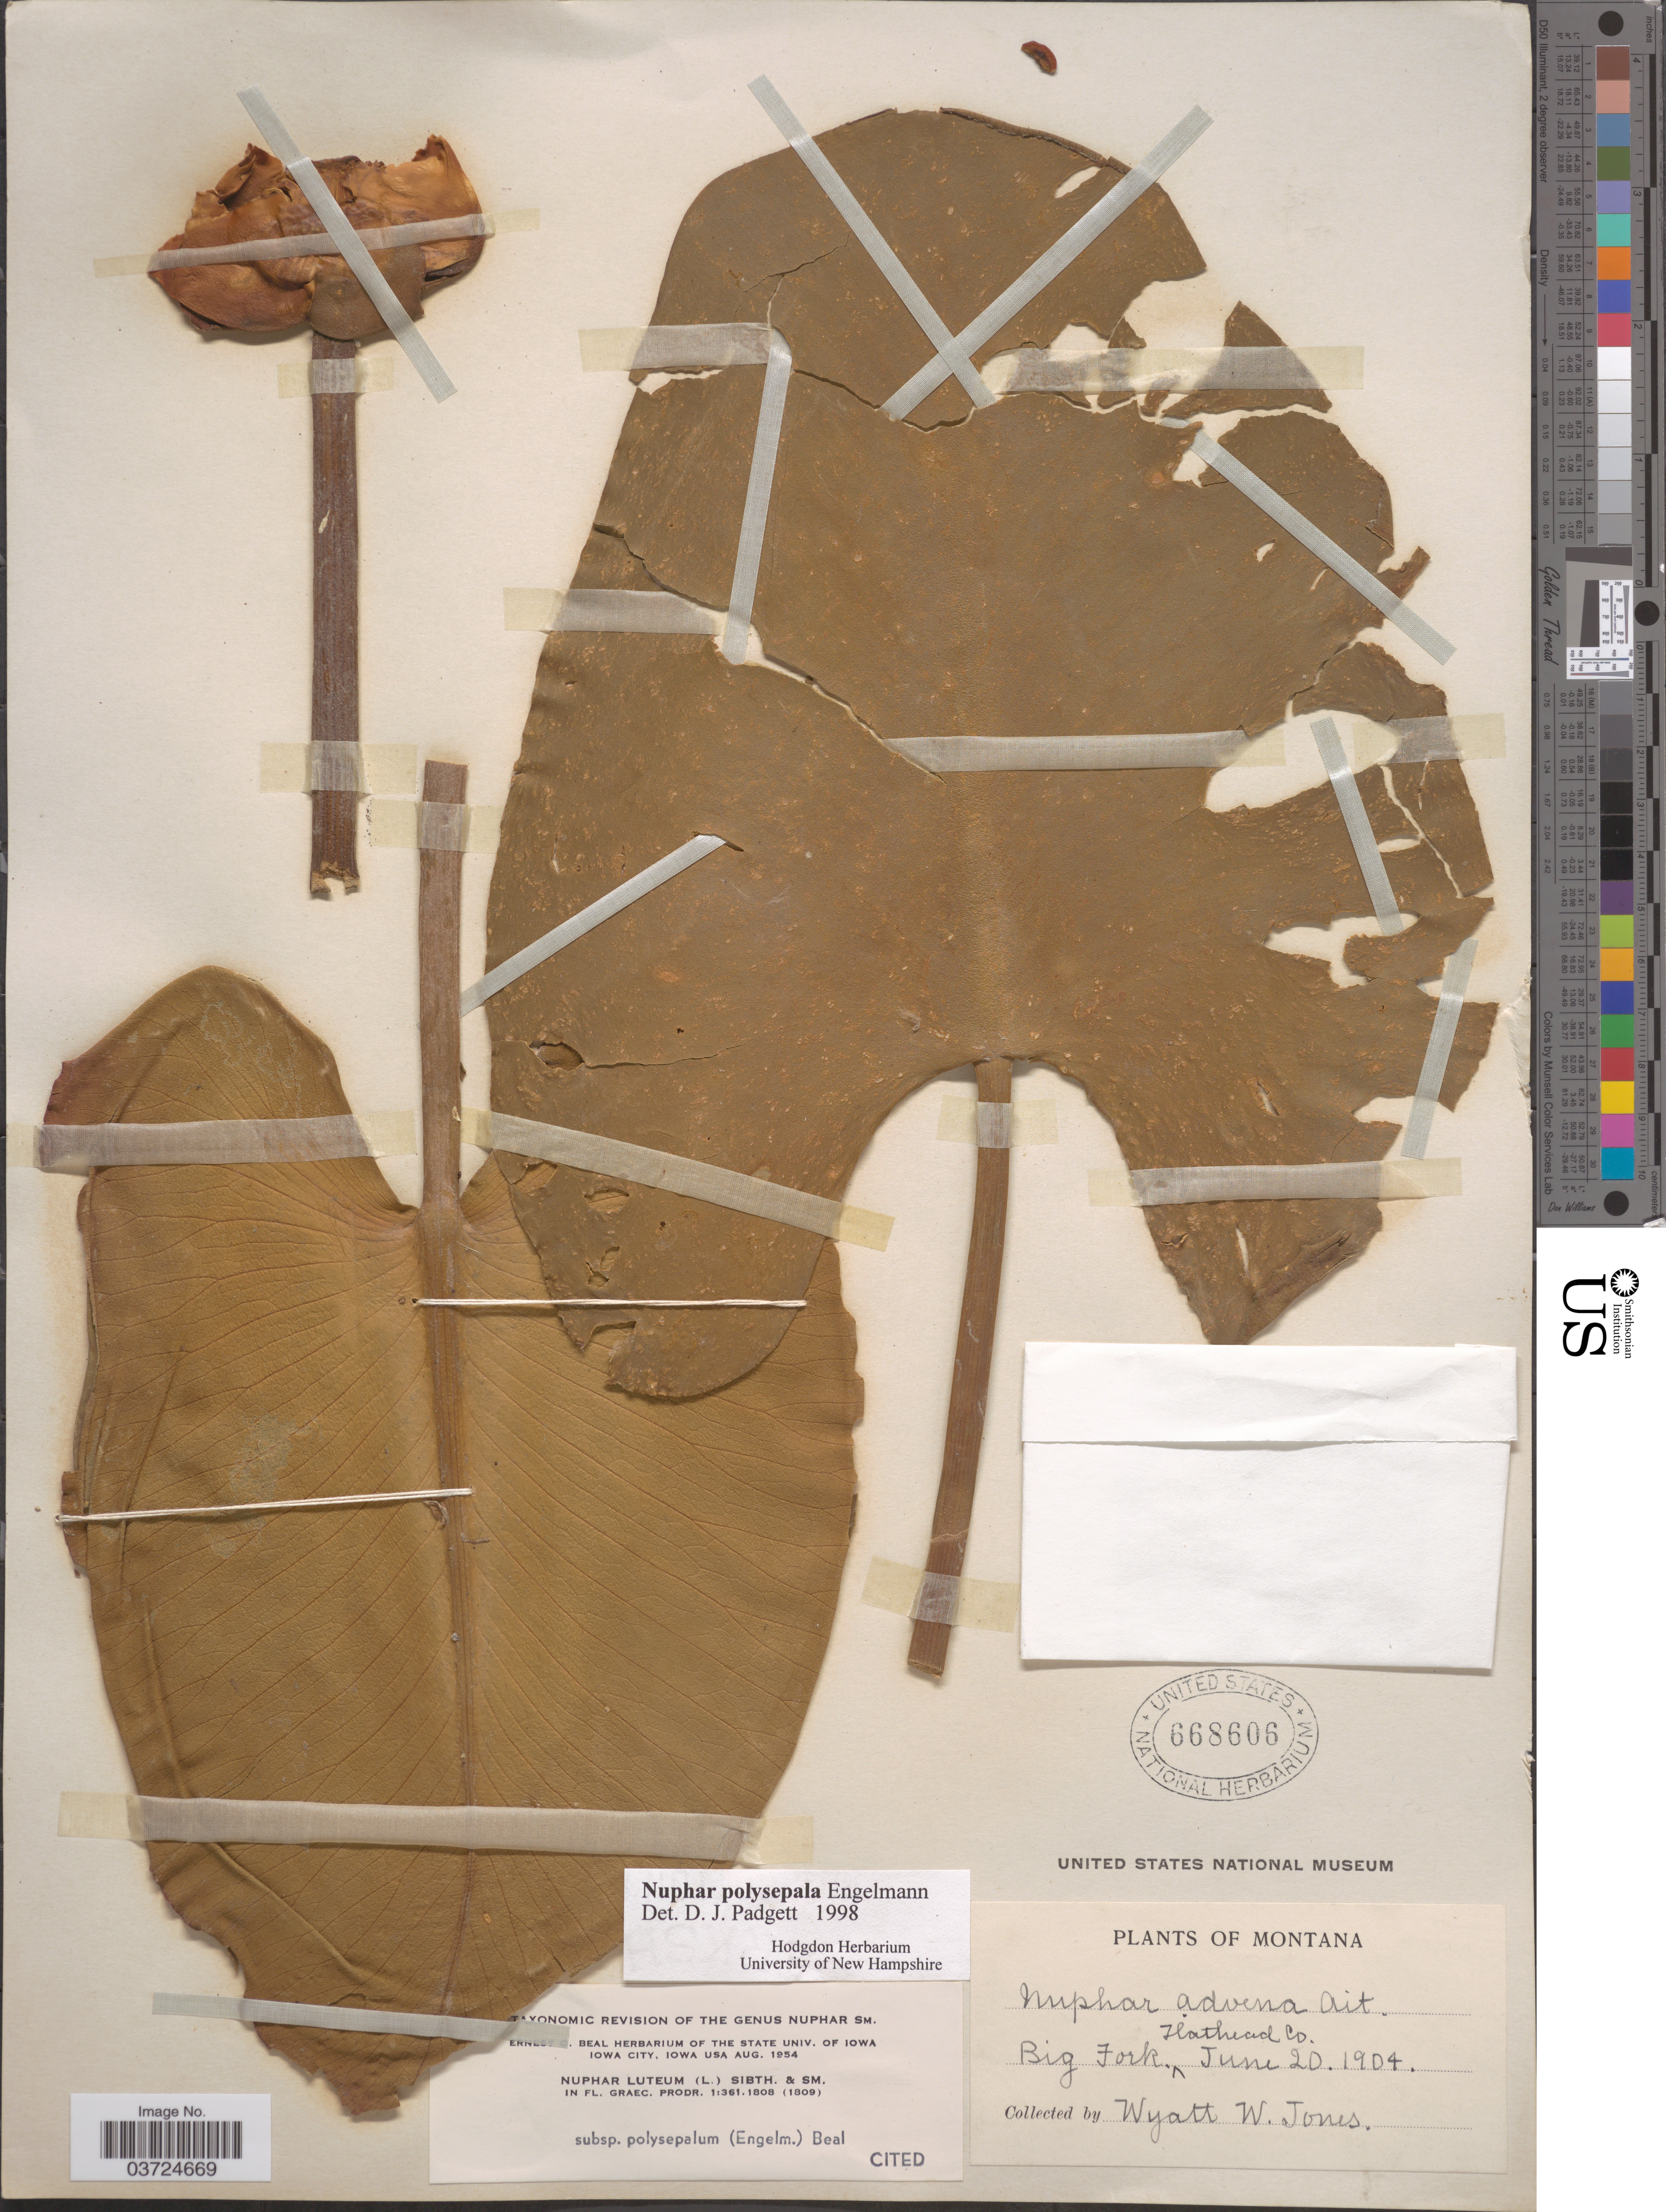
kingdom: Plantae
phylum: Tracheophyta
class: Magnoliopsida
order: Nymphaeales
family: Nymphaeaceae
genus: Nuphar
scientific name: Nuphar polysepala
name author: Englem.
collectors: W. W. Jones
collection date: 1904-06-20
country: United States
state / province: Montana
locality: Big Fork. Flathead Co.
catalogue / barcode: US 668606